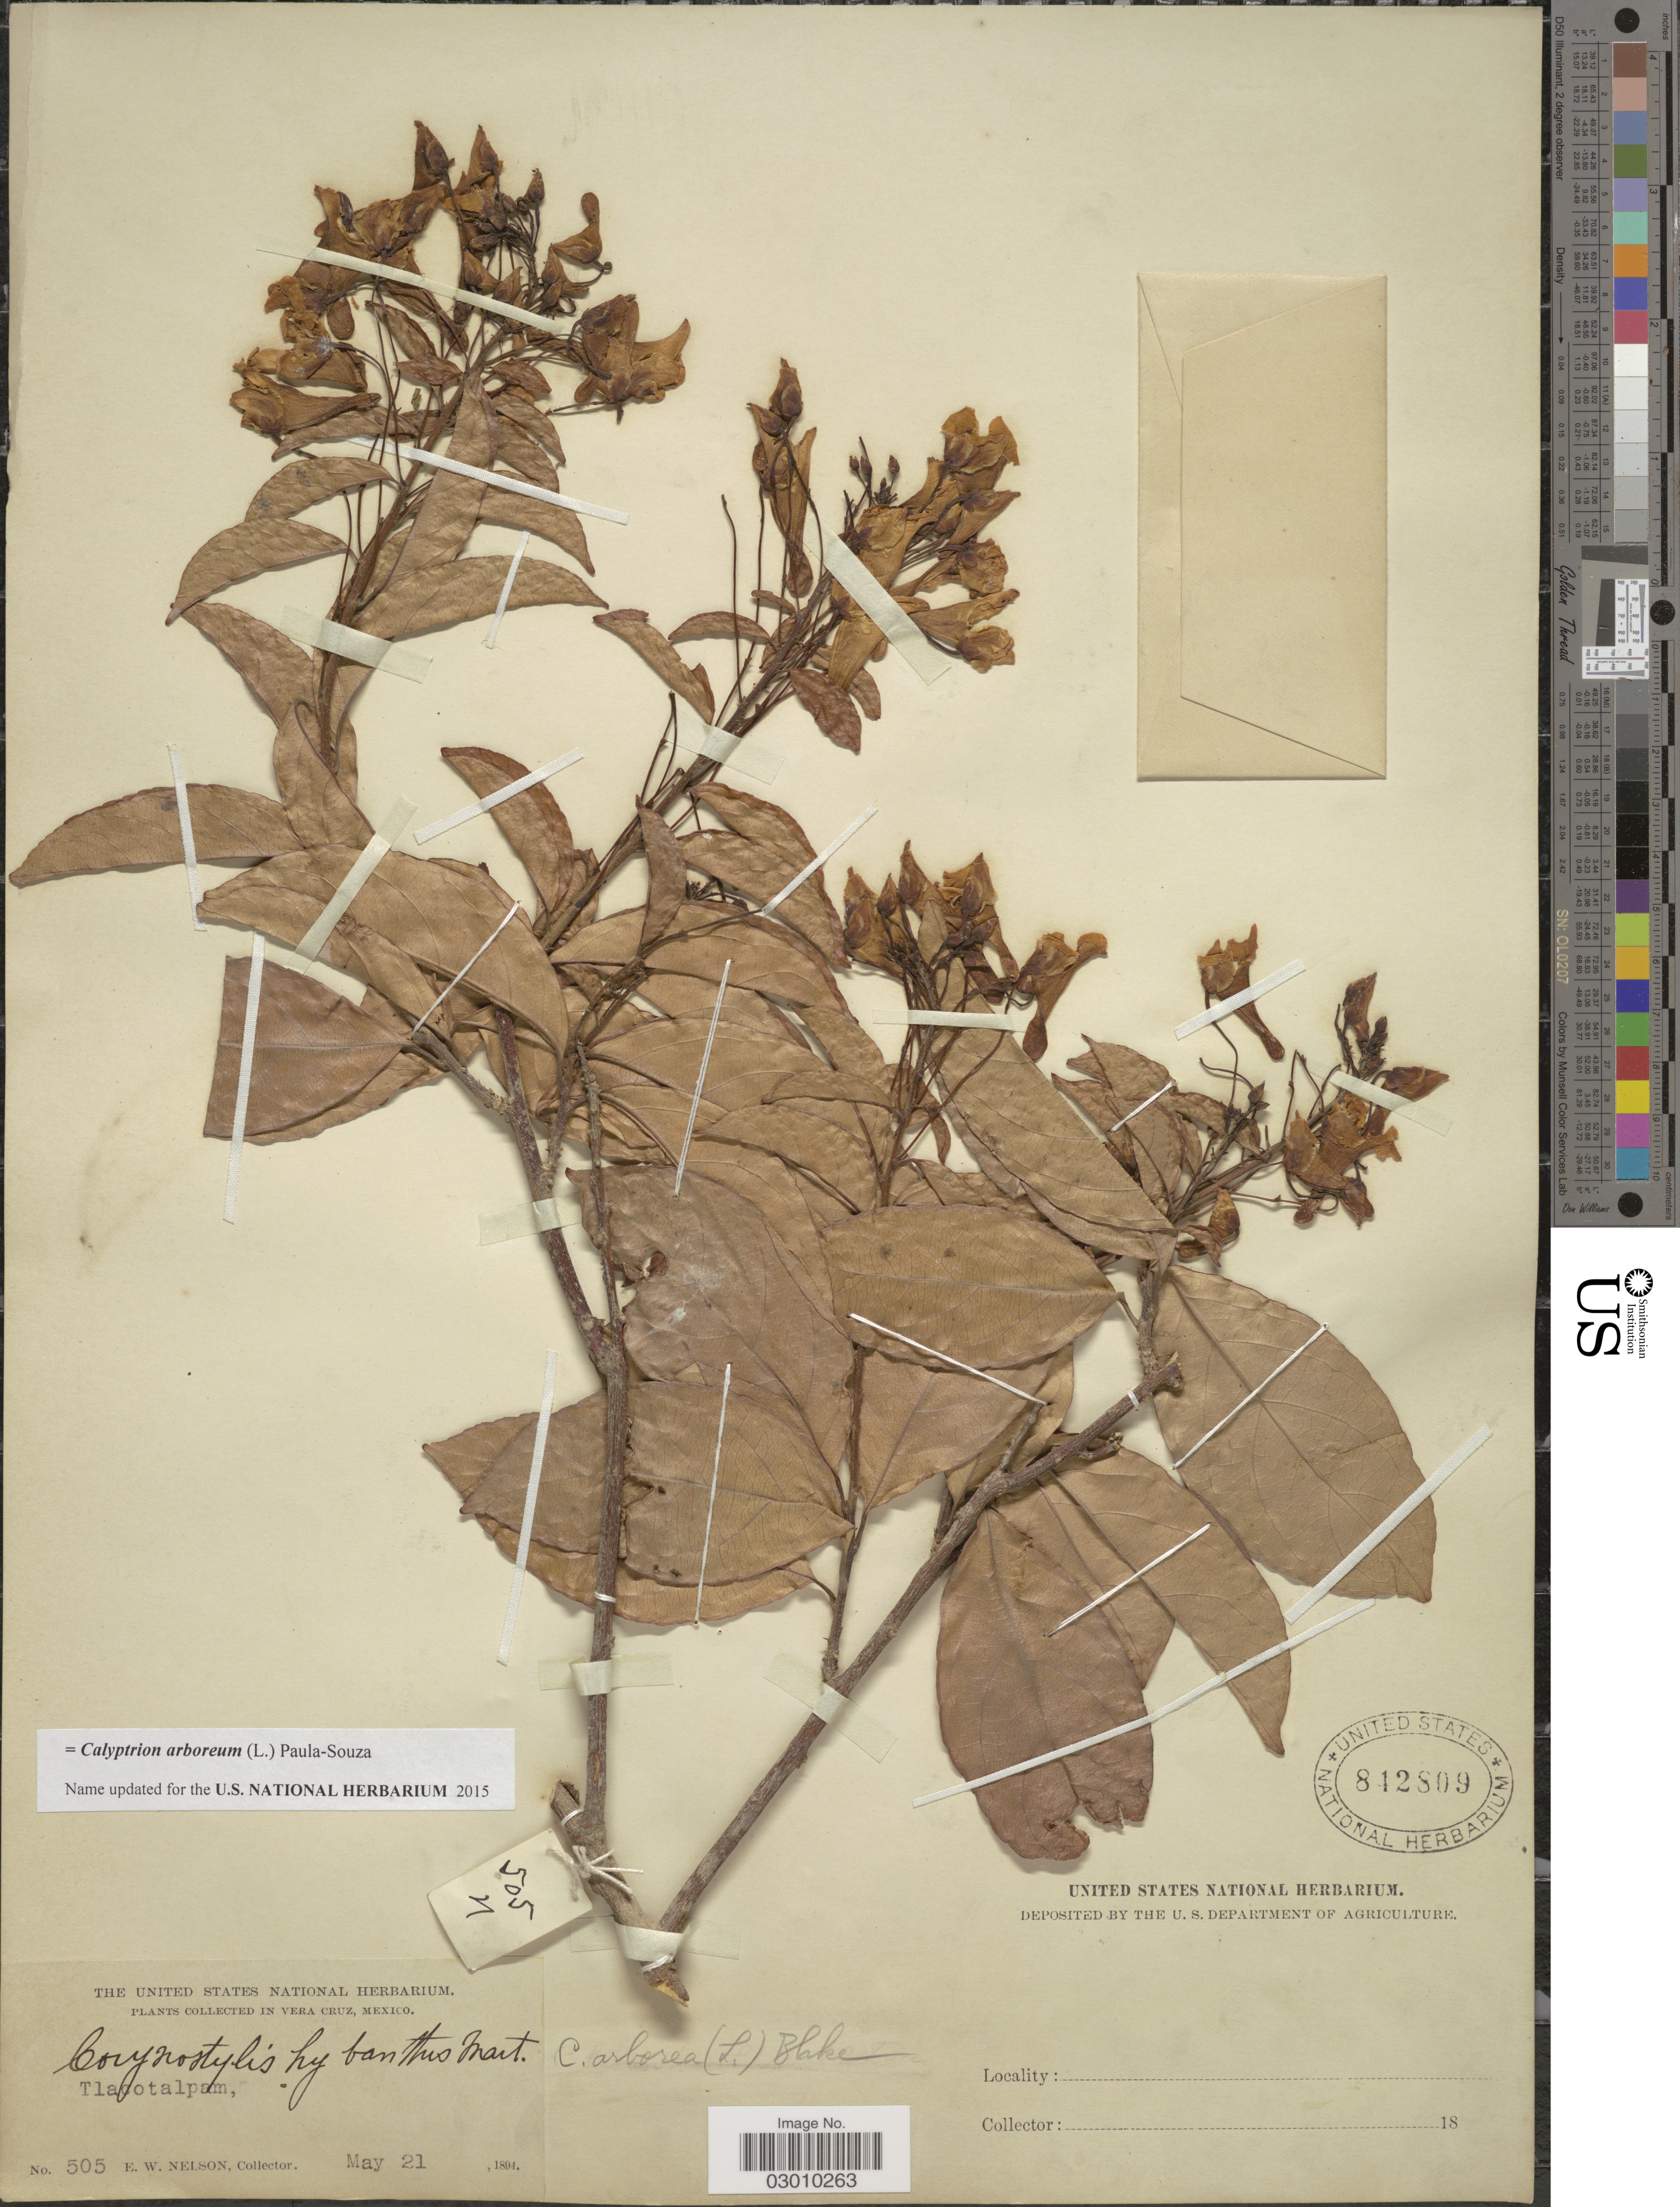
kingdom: Plantae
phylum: Tracheophyta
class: Magnoliopsida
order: Malpighiales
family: Violaceae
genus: Calyptrion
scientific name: Calyptrion sp.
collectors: E. W. Nelson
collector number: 505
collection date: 1894-05-21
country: Mexico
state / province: Veracruz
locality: Vera Cruz. Tlacotalpam.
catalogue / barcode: US 842809